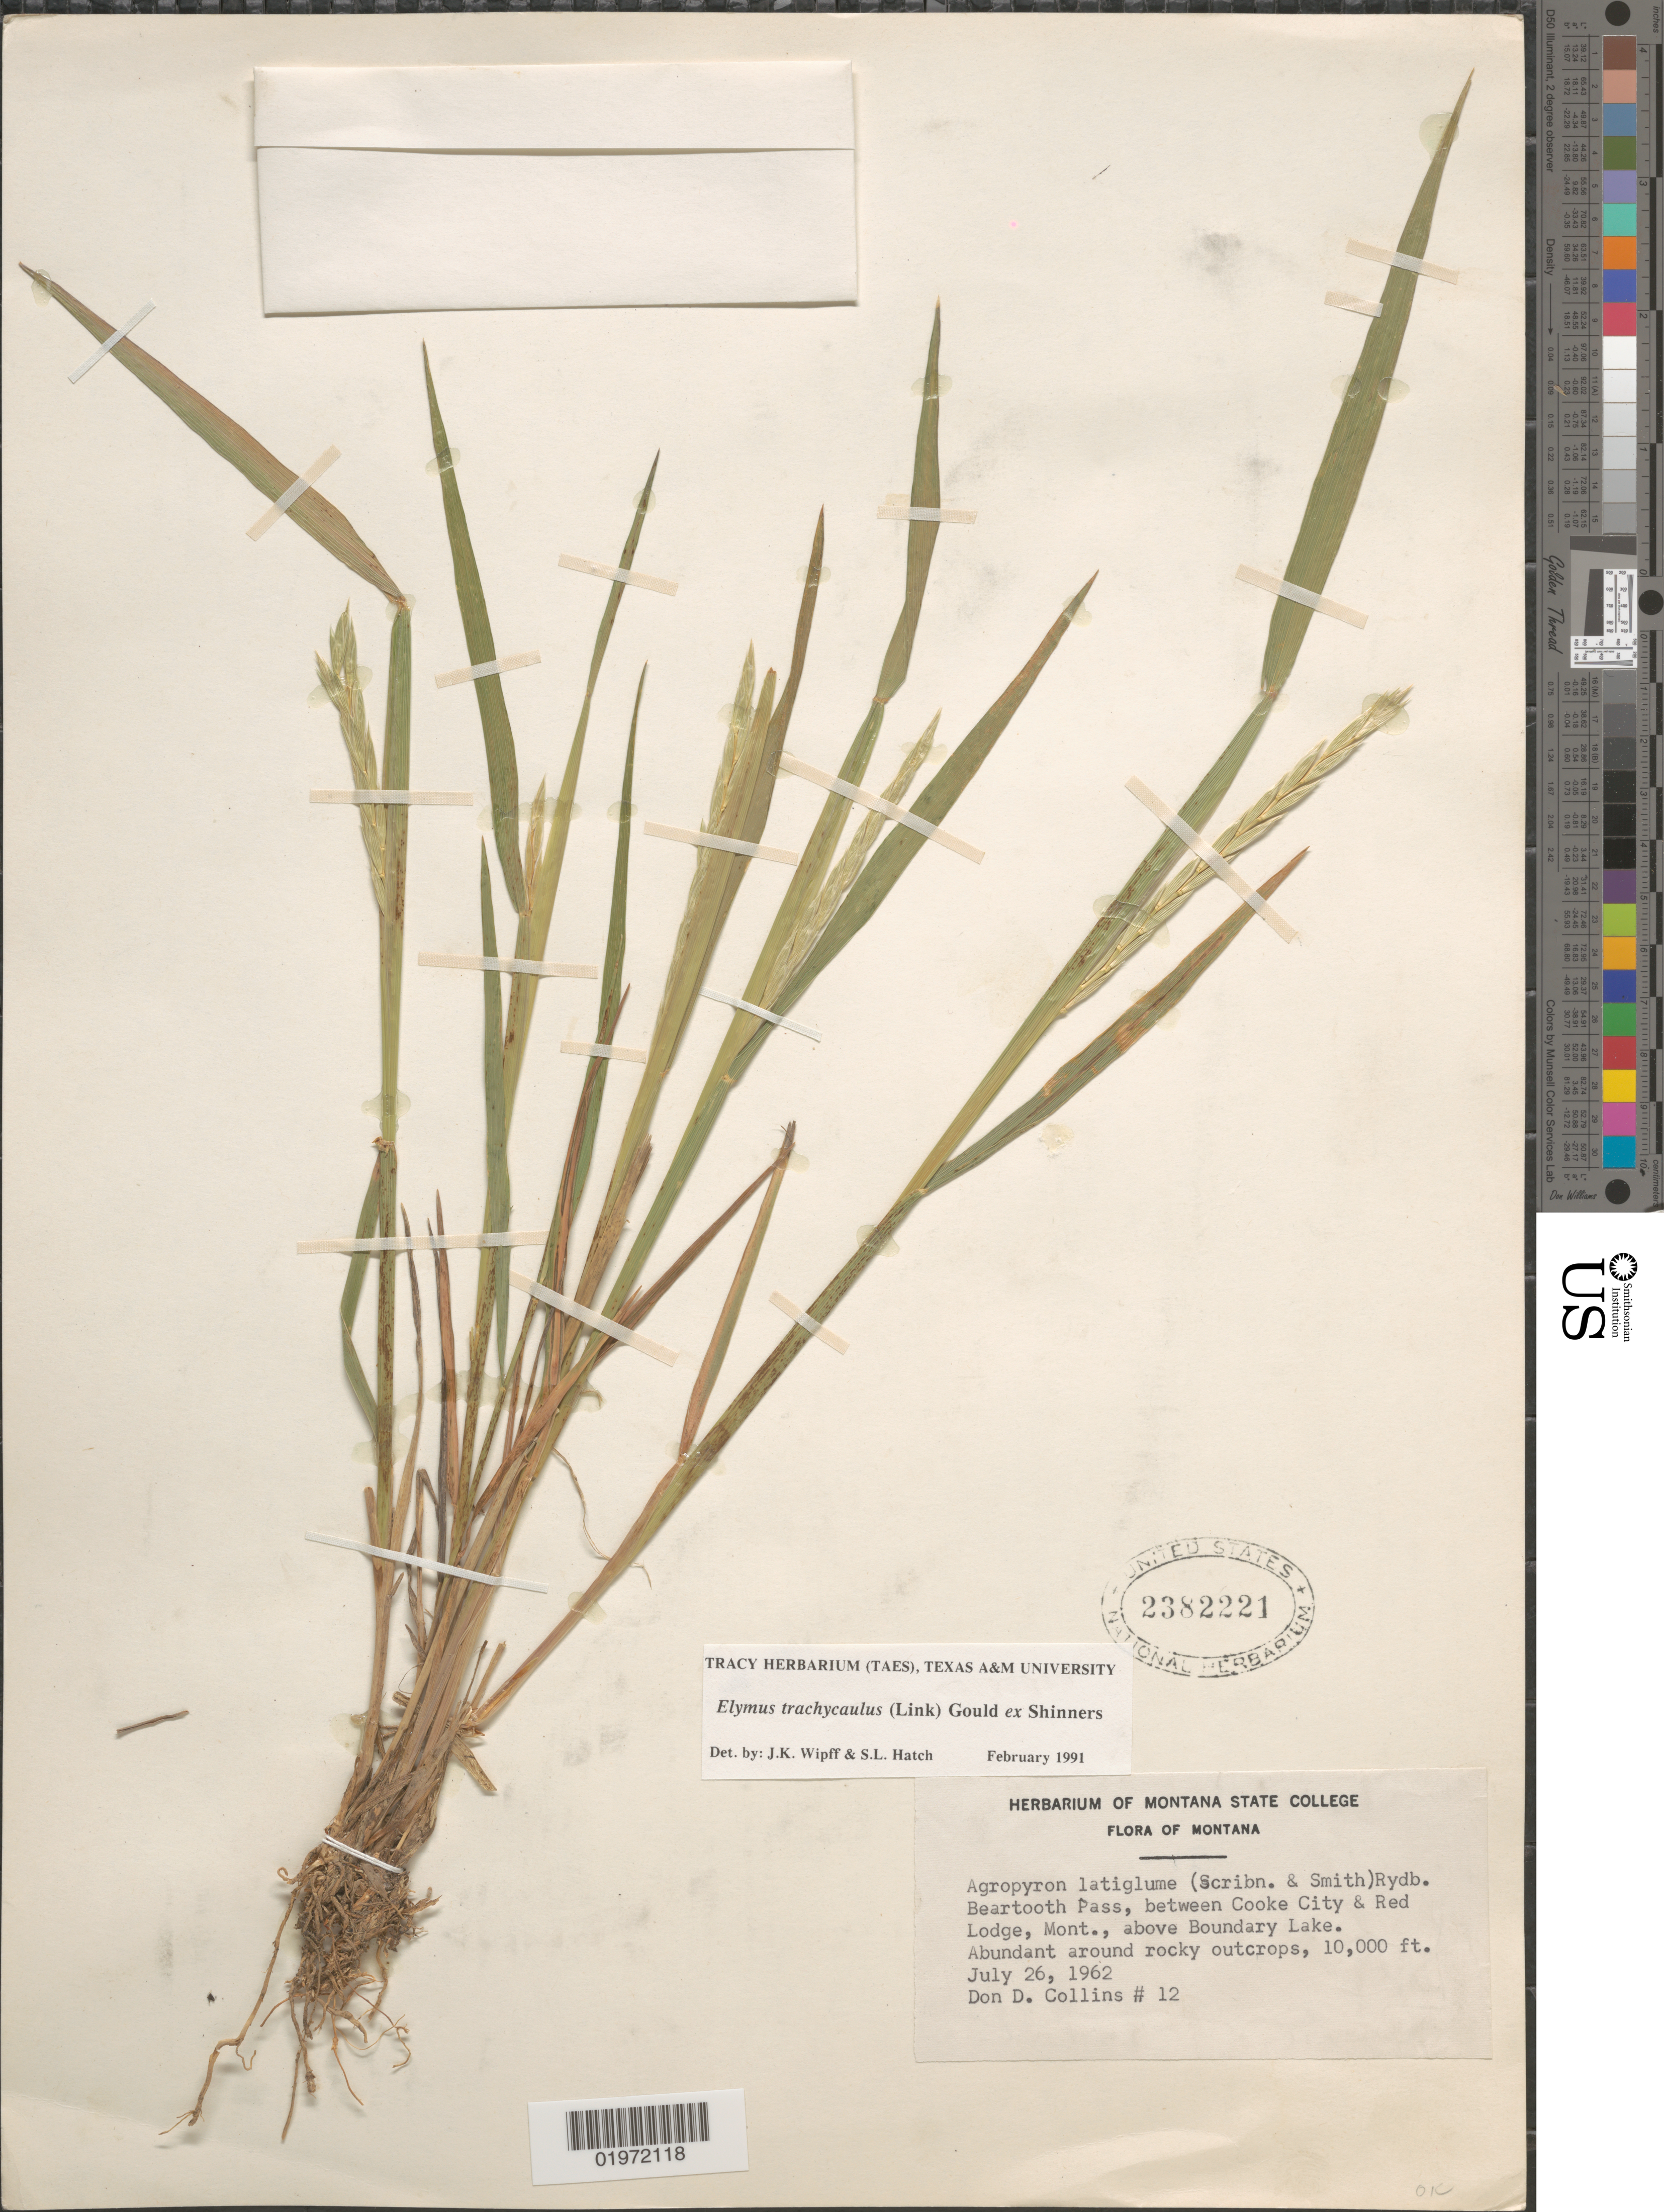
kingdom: Plantae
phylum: Tracheophyta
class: Liliopsida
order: Poales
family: Poaceae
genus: Elymus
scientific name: Elymus trachycaulus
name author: (Link) Gould ex Shinners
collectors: D. Collins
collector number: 12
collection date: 1962-07-26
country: United States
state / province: Montana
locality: Beartooth Pass, between Cooke City & Red Lodge, above Boundary Lake.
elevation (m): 3048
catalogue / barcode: US 2382221